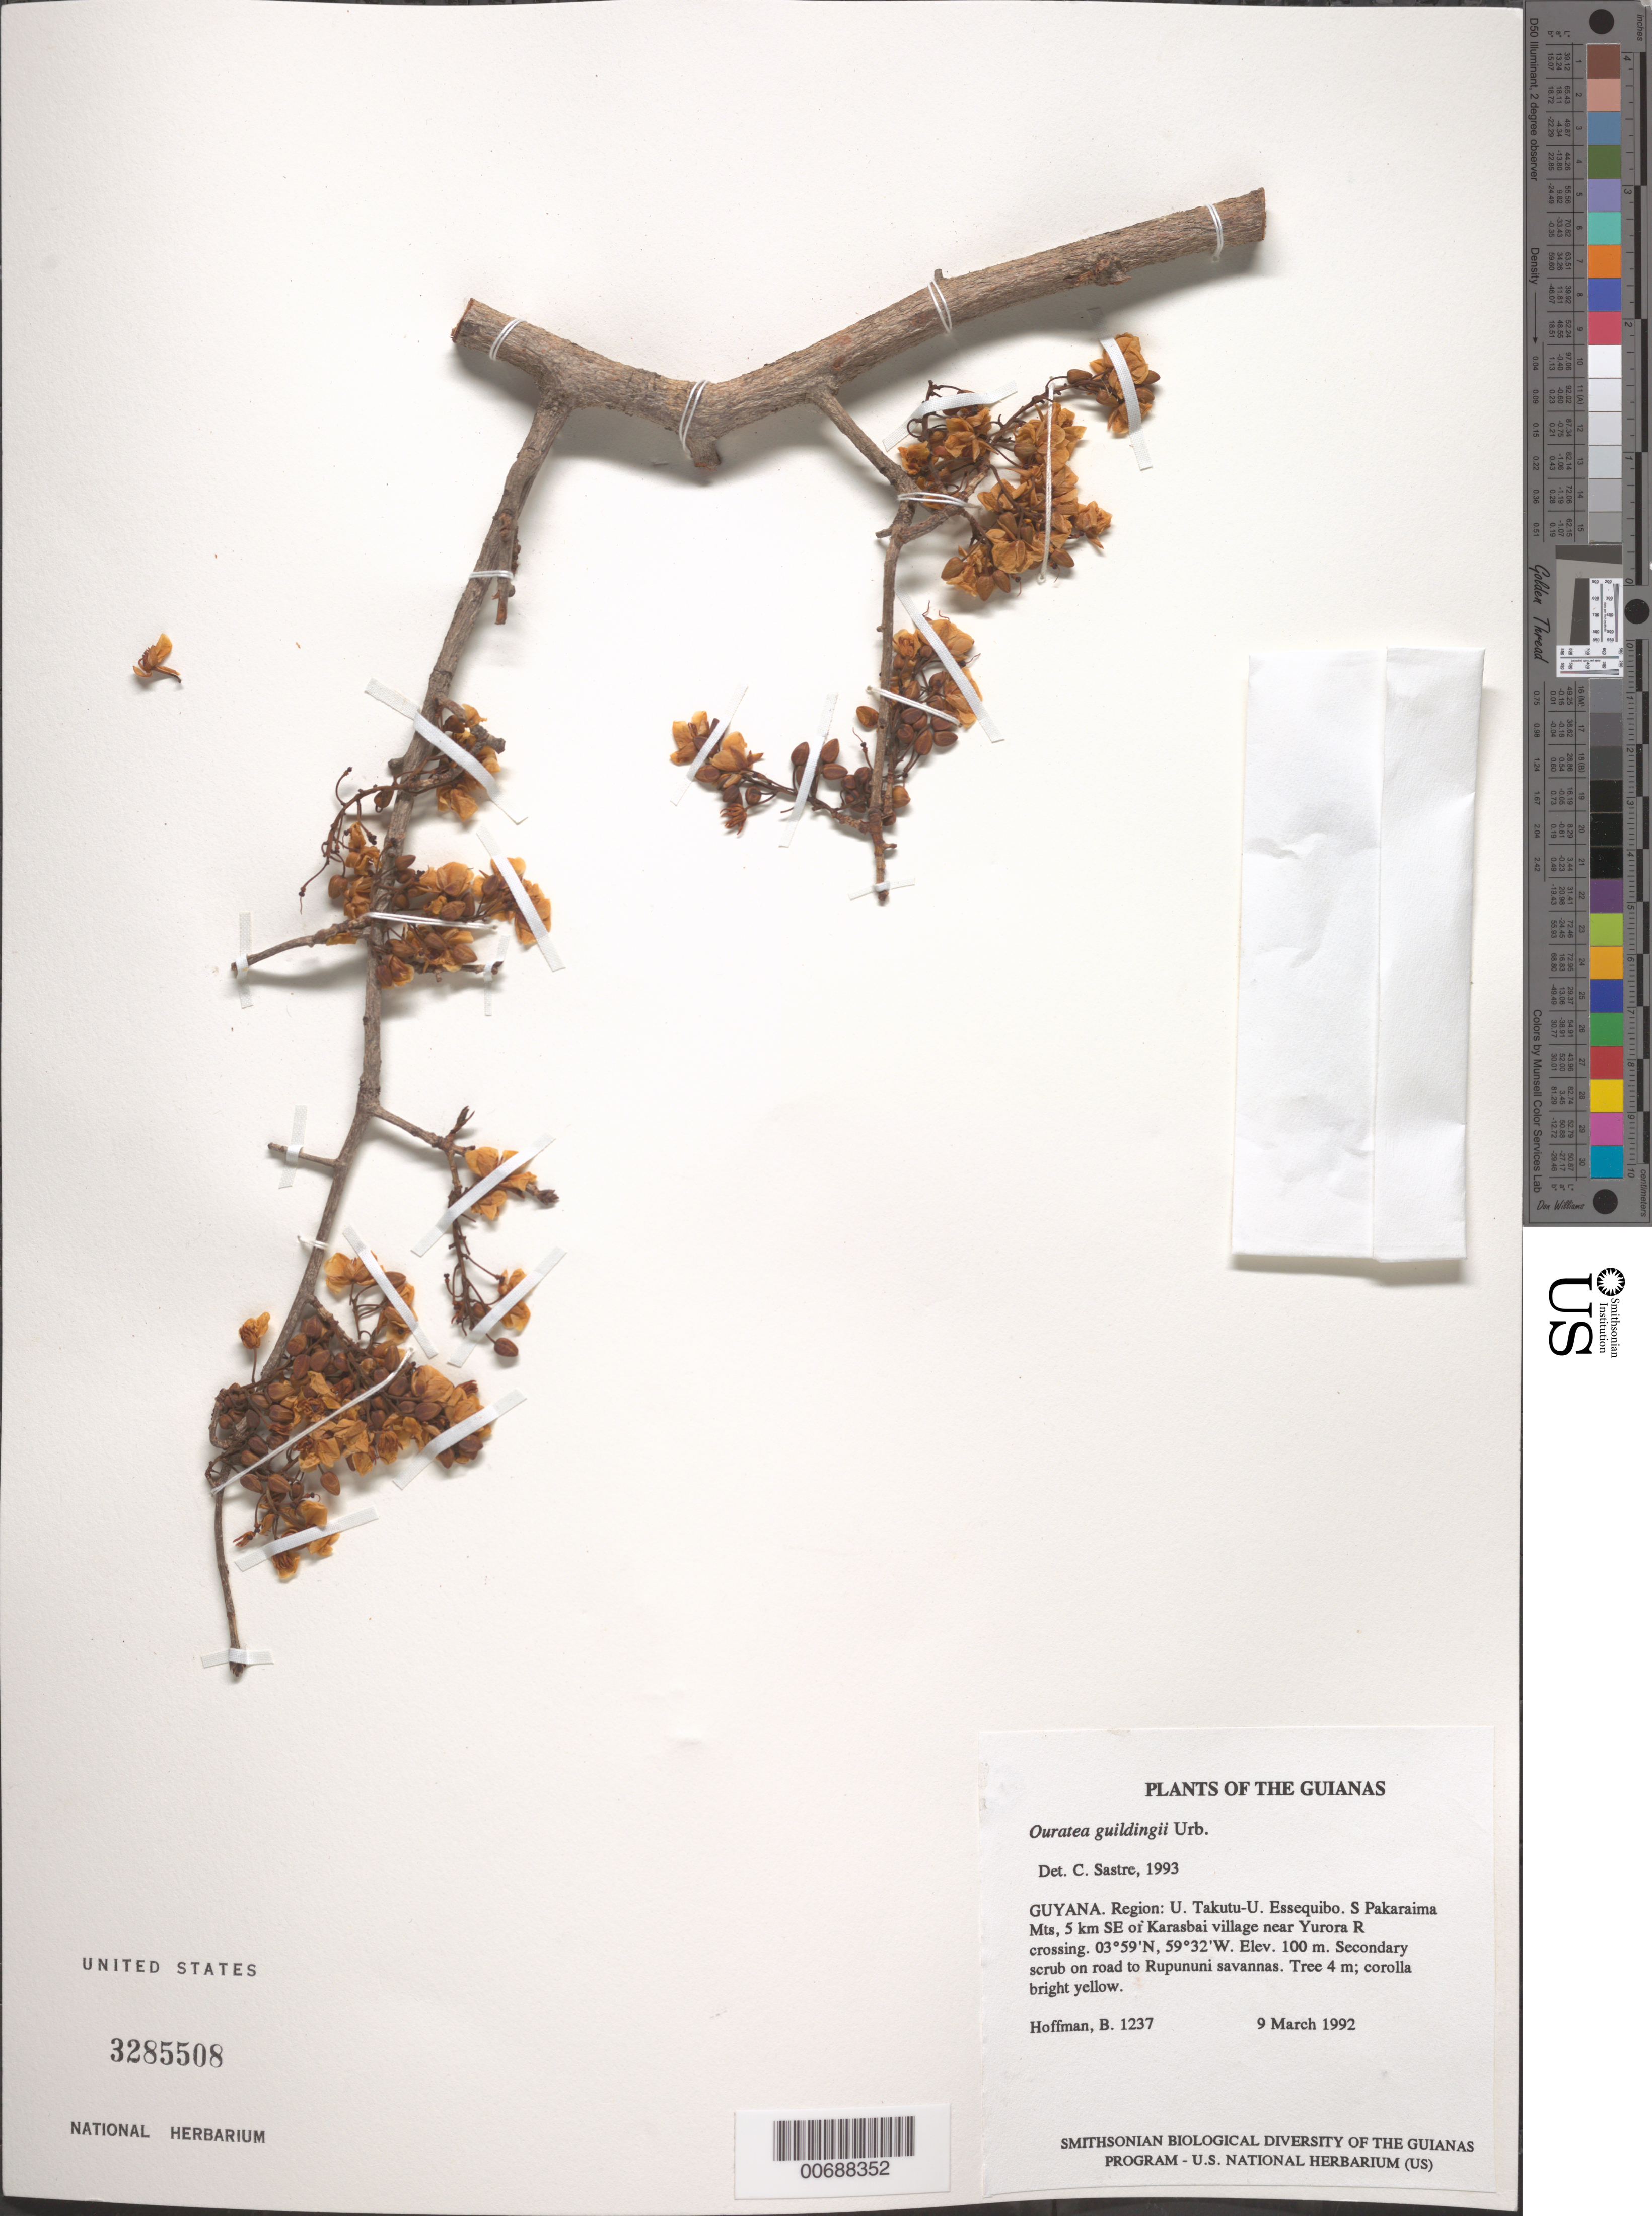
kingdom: Plantae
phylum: Tracheophyta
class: Magnoliopsida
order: Malpighiales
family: Ochnaceae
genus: Ouratea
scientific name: Ouratea guildingii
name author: (Planch.) Urb.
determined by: Sastre, C. H. L.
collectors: B. Hoffman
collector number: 1237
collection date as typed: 9 March 1992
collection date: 1992-03-09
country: Guyana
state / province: U. Takutu-U. Essequibo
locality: S Pakaraima Mts, 5 km SE of Karasbai village near Yurora River crossing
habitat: Secondary scrub on road to Rupununi savannas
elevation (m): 100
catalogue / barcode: US 3285508